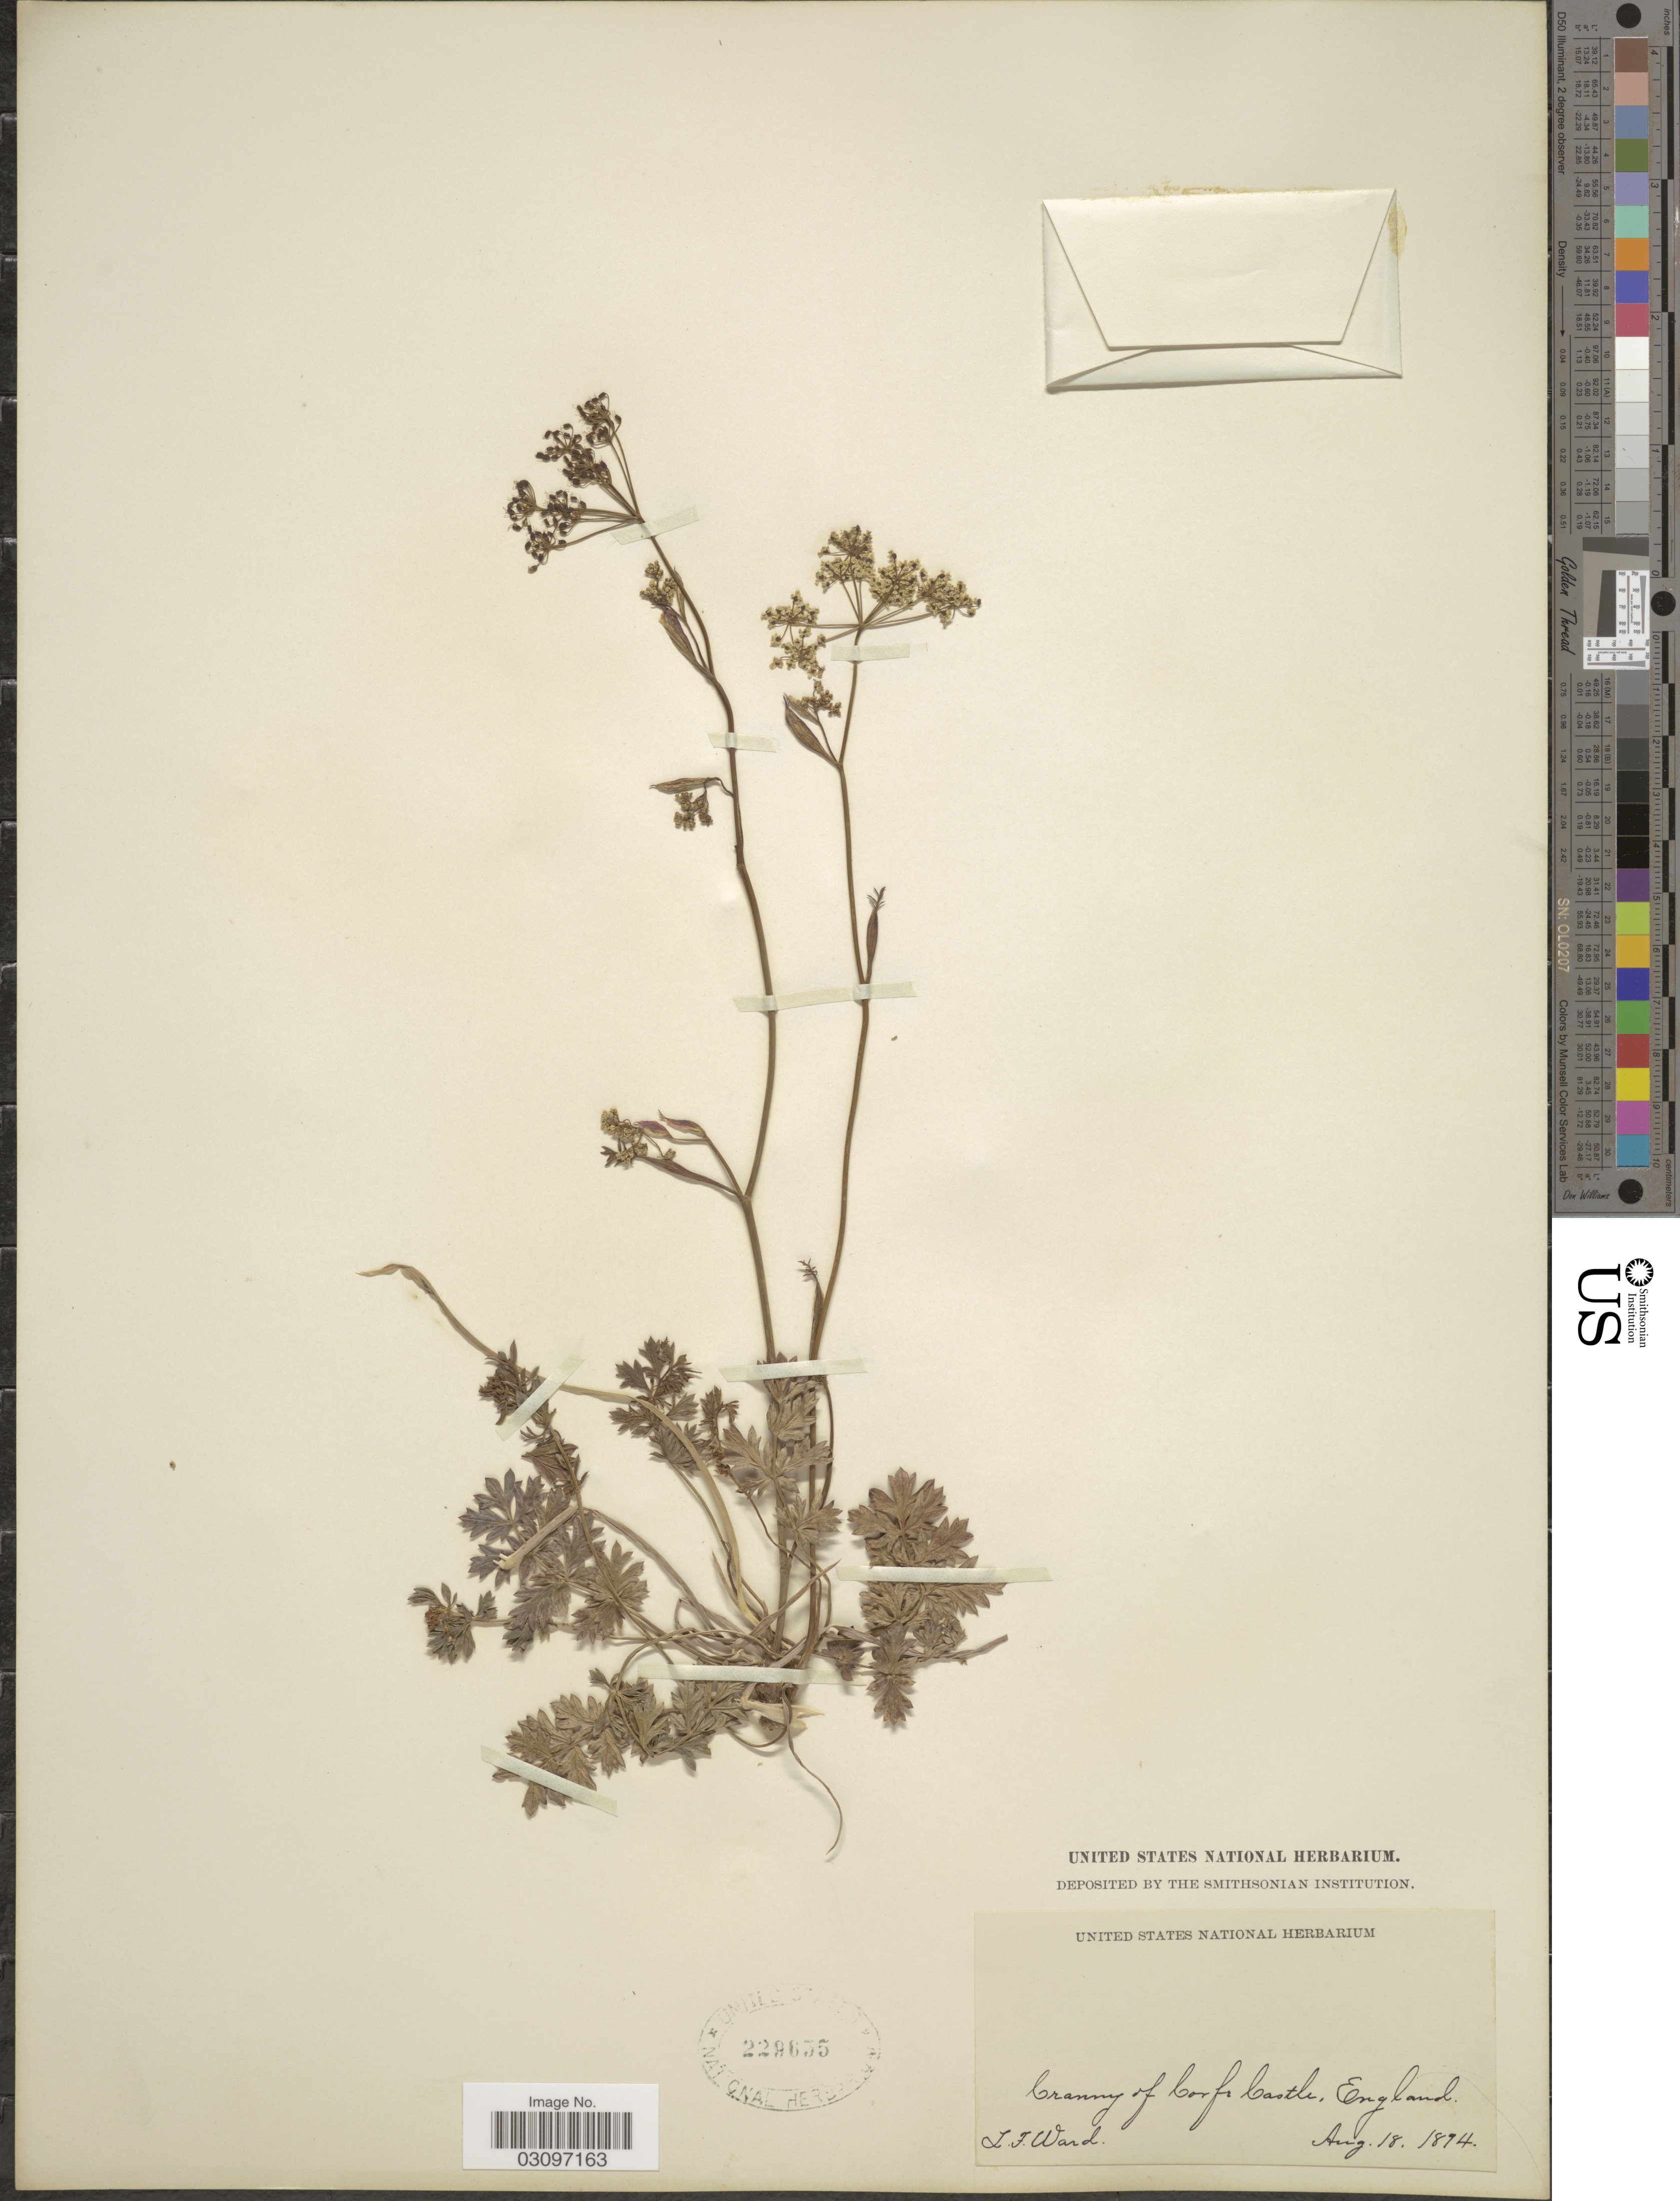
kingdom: Plantae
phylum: Tracheophyta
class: Magnoliopsida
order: Apiales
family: Apiaceae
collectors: L. Ward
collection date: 1874-08-18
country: United Kingdom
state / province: England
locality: Cranny of Corfe Castle.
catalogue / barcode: US 229655